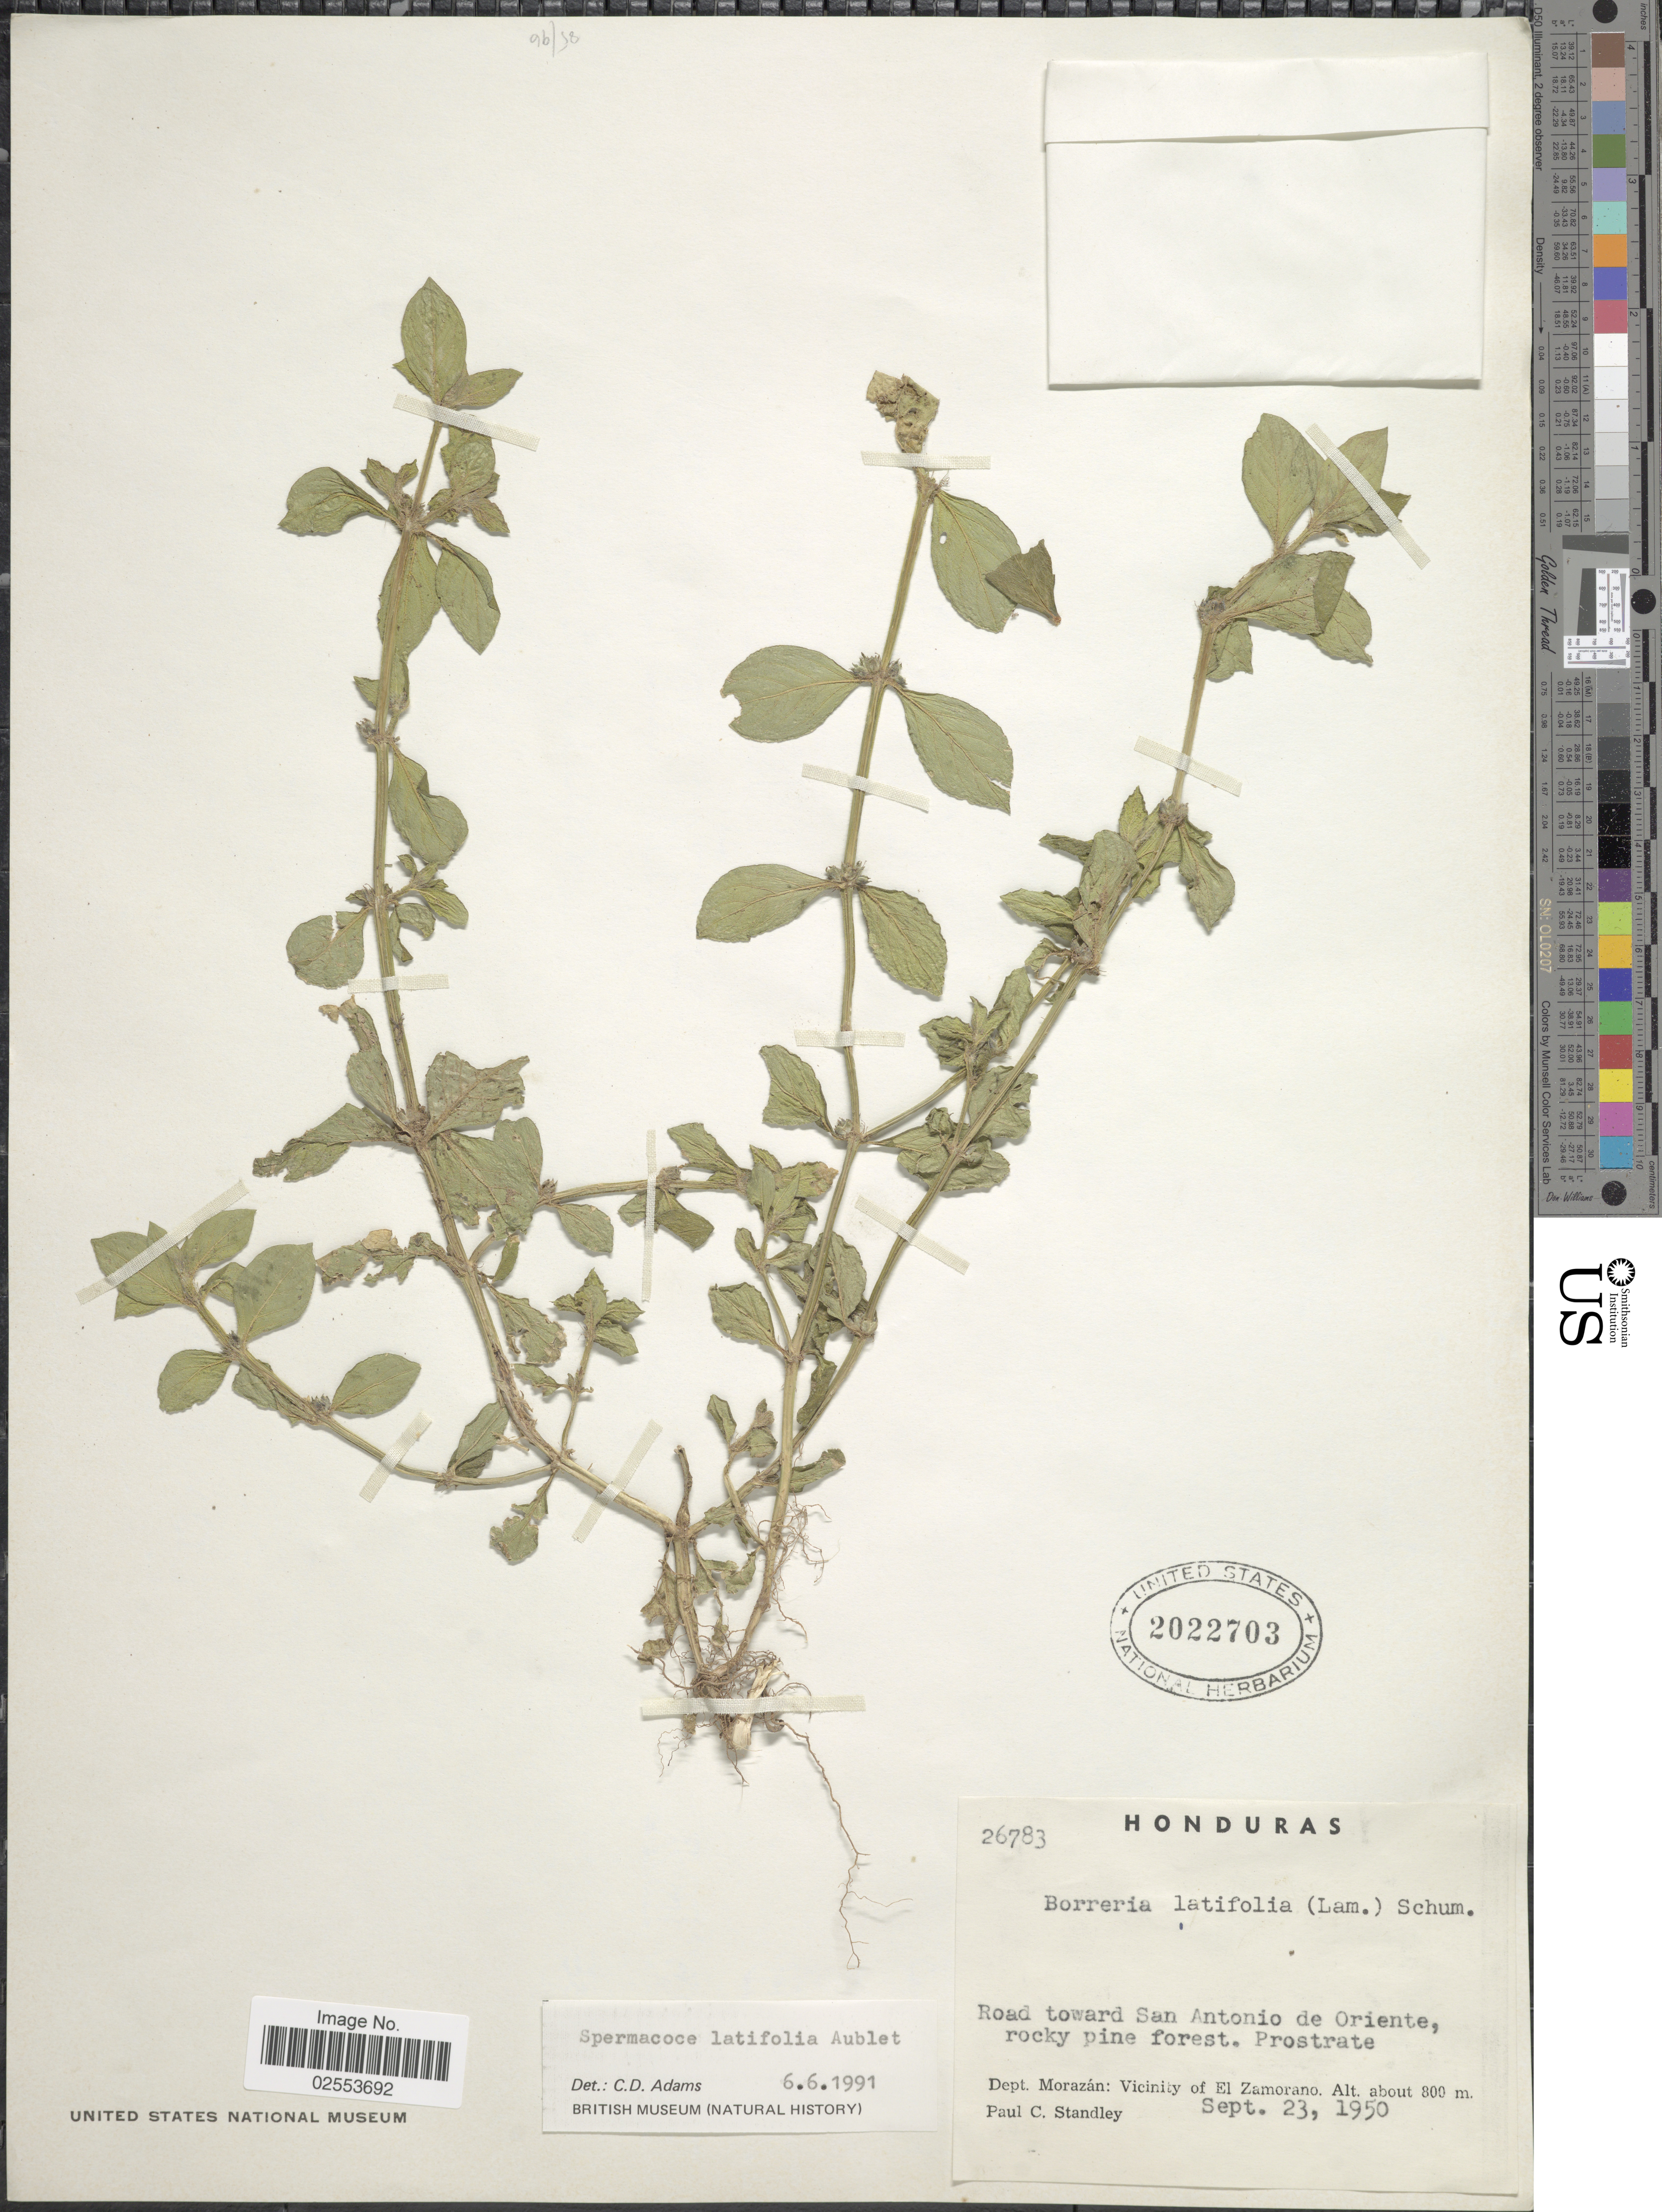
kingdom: Plantae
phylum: Tracheophyta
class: Magnoliopsida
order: Gentianales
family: Rubiaceae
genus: Spermacoce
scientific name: Spermacoce latifolia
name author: Aubl.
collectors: P. C. Standley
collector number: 26783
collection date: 1950-09-23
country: Honduras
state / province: Fco. Morazán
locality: Road toward San Antonio de Oriente, Dept. Morazan: Vicinity of El Zamorano.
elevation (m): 800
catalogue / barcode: US 2022703